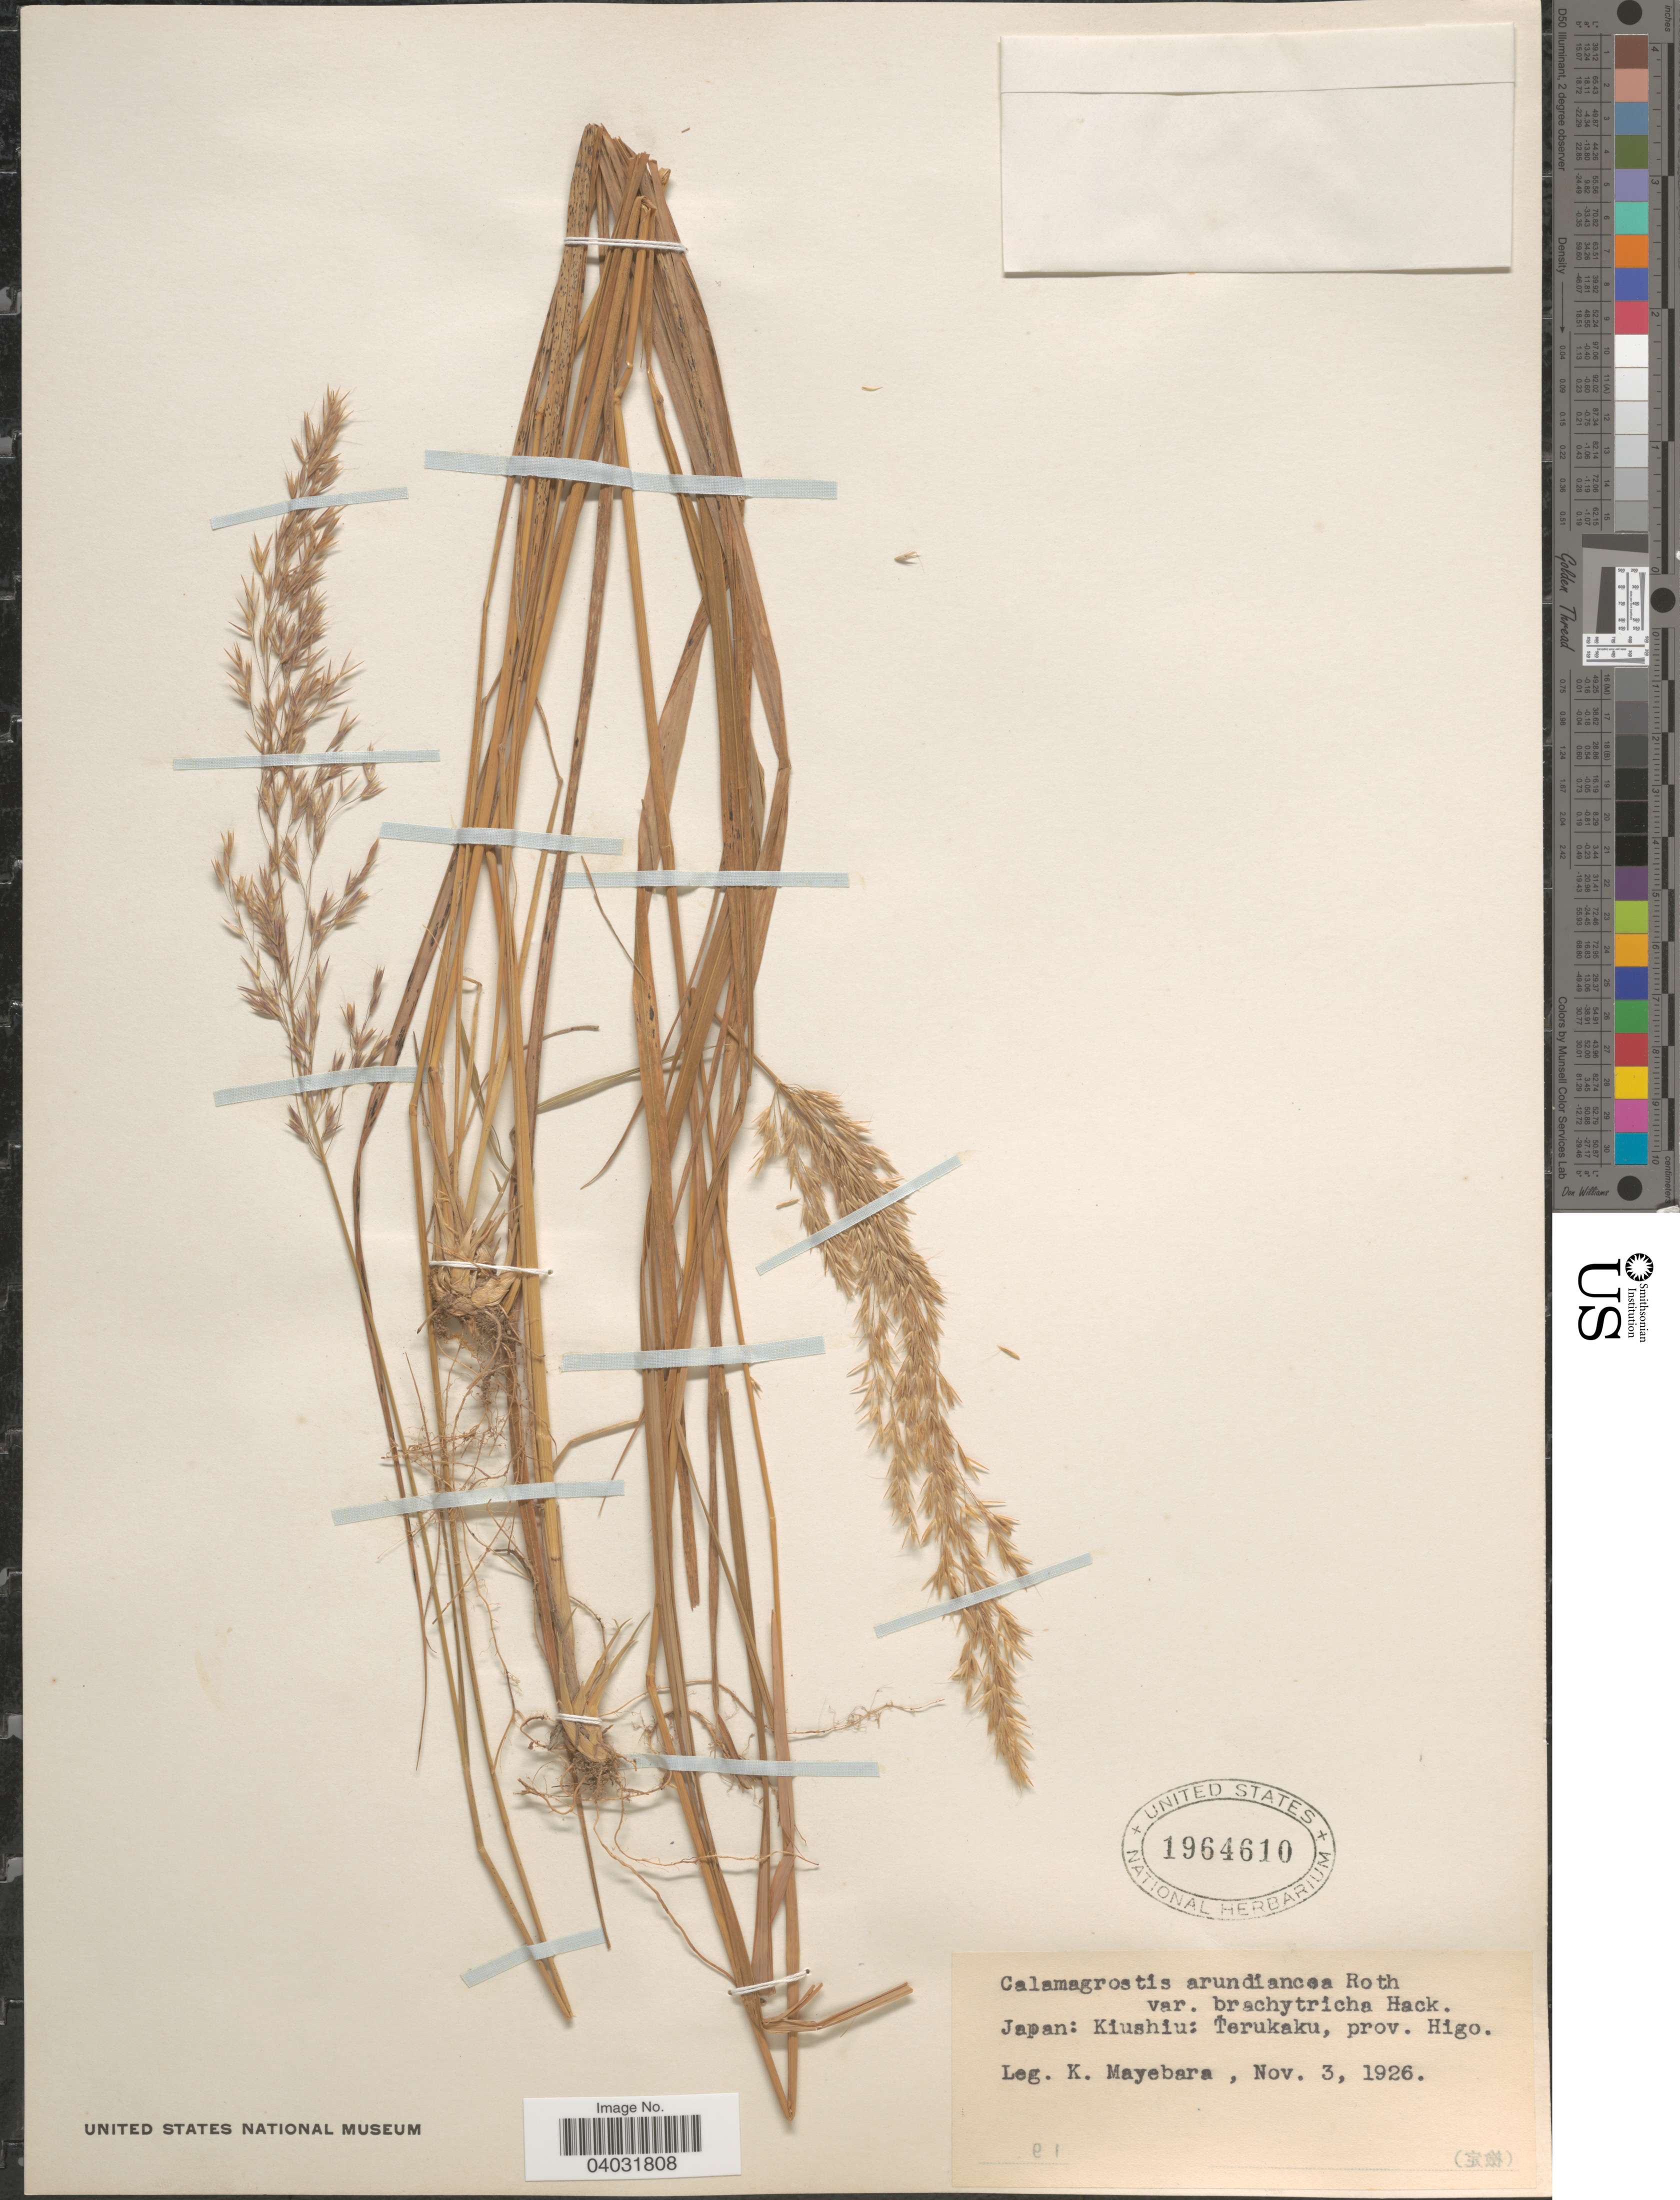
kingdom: Plantae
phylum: Tracheophyta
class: Liliopsida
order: Poales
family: Poaceae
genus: Calamagrostis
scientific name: Calamagrostis arundinacea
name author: (L.) Roth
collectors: K. Mayebara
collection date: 1926-11-03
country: Japan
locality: Kiushiu: Terukaku, prov. Higo.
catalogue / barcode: US 1964610